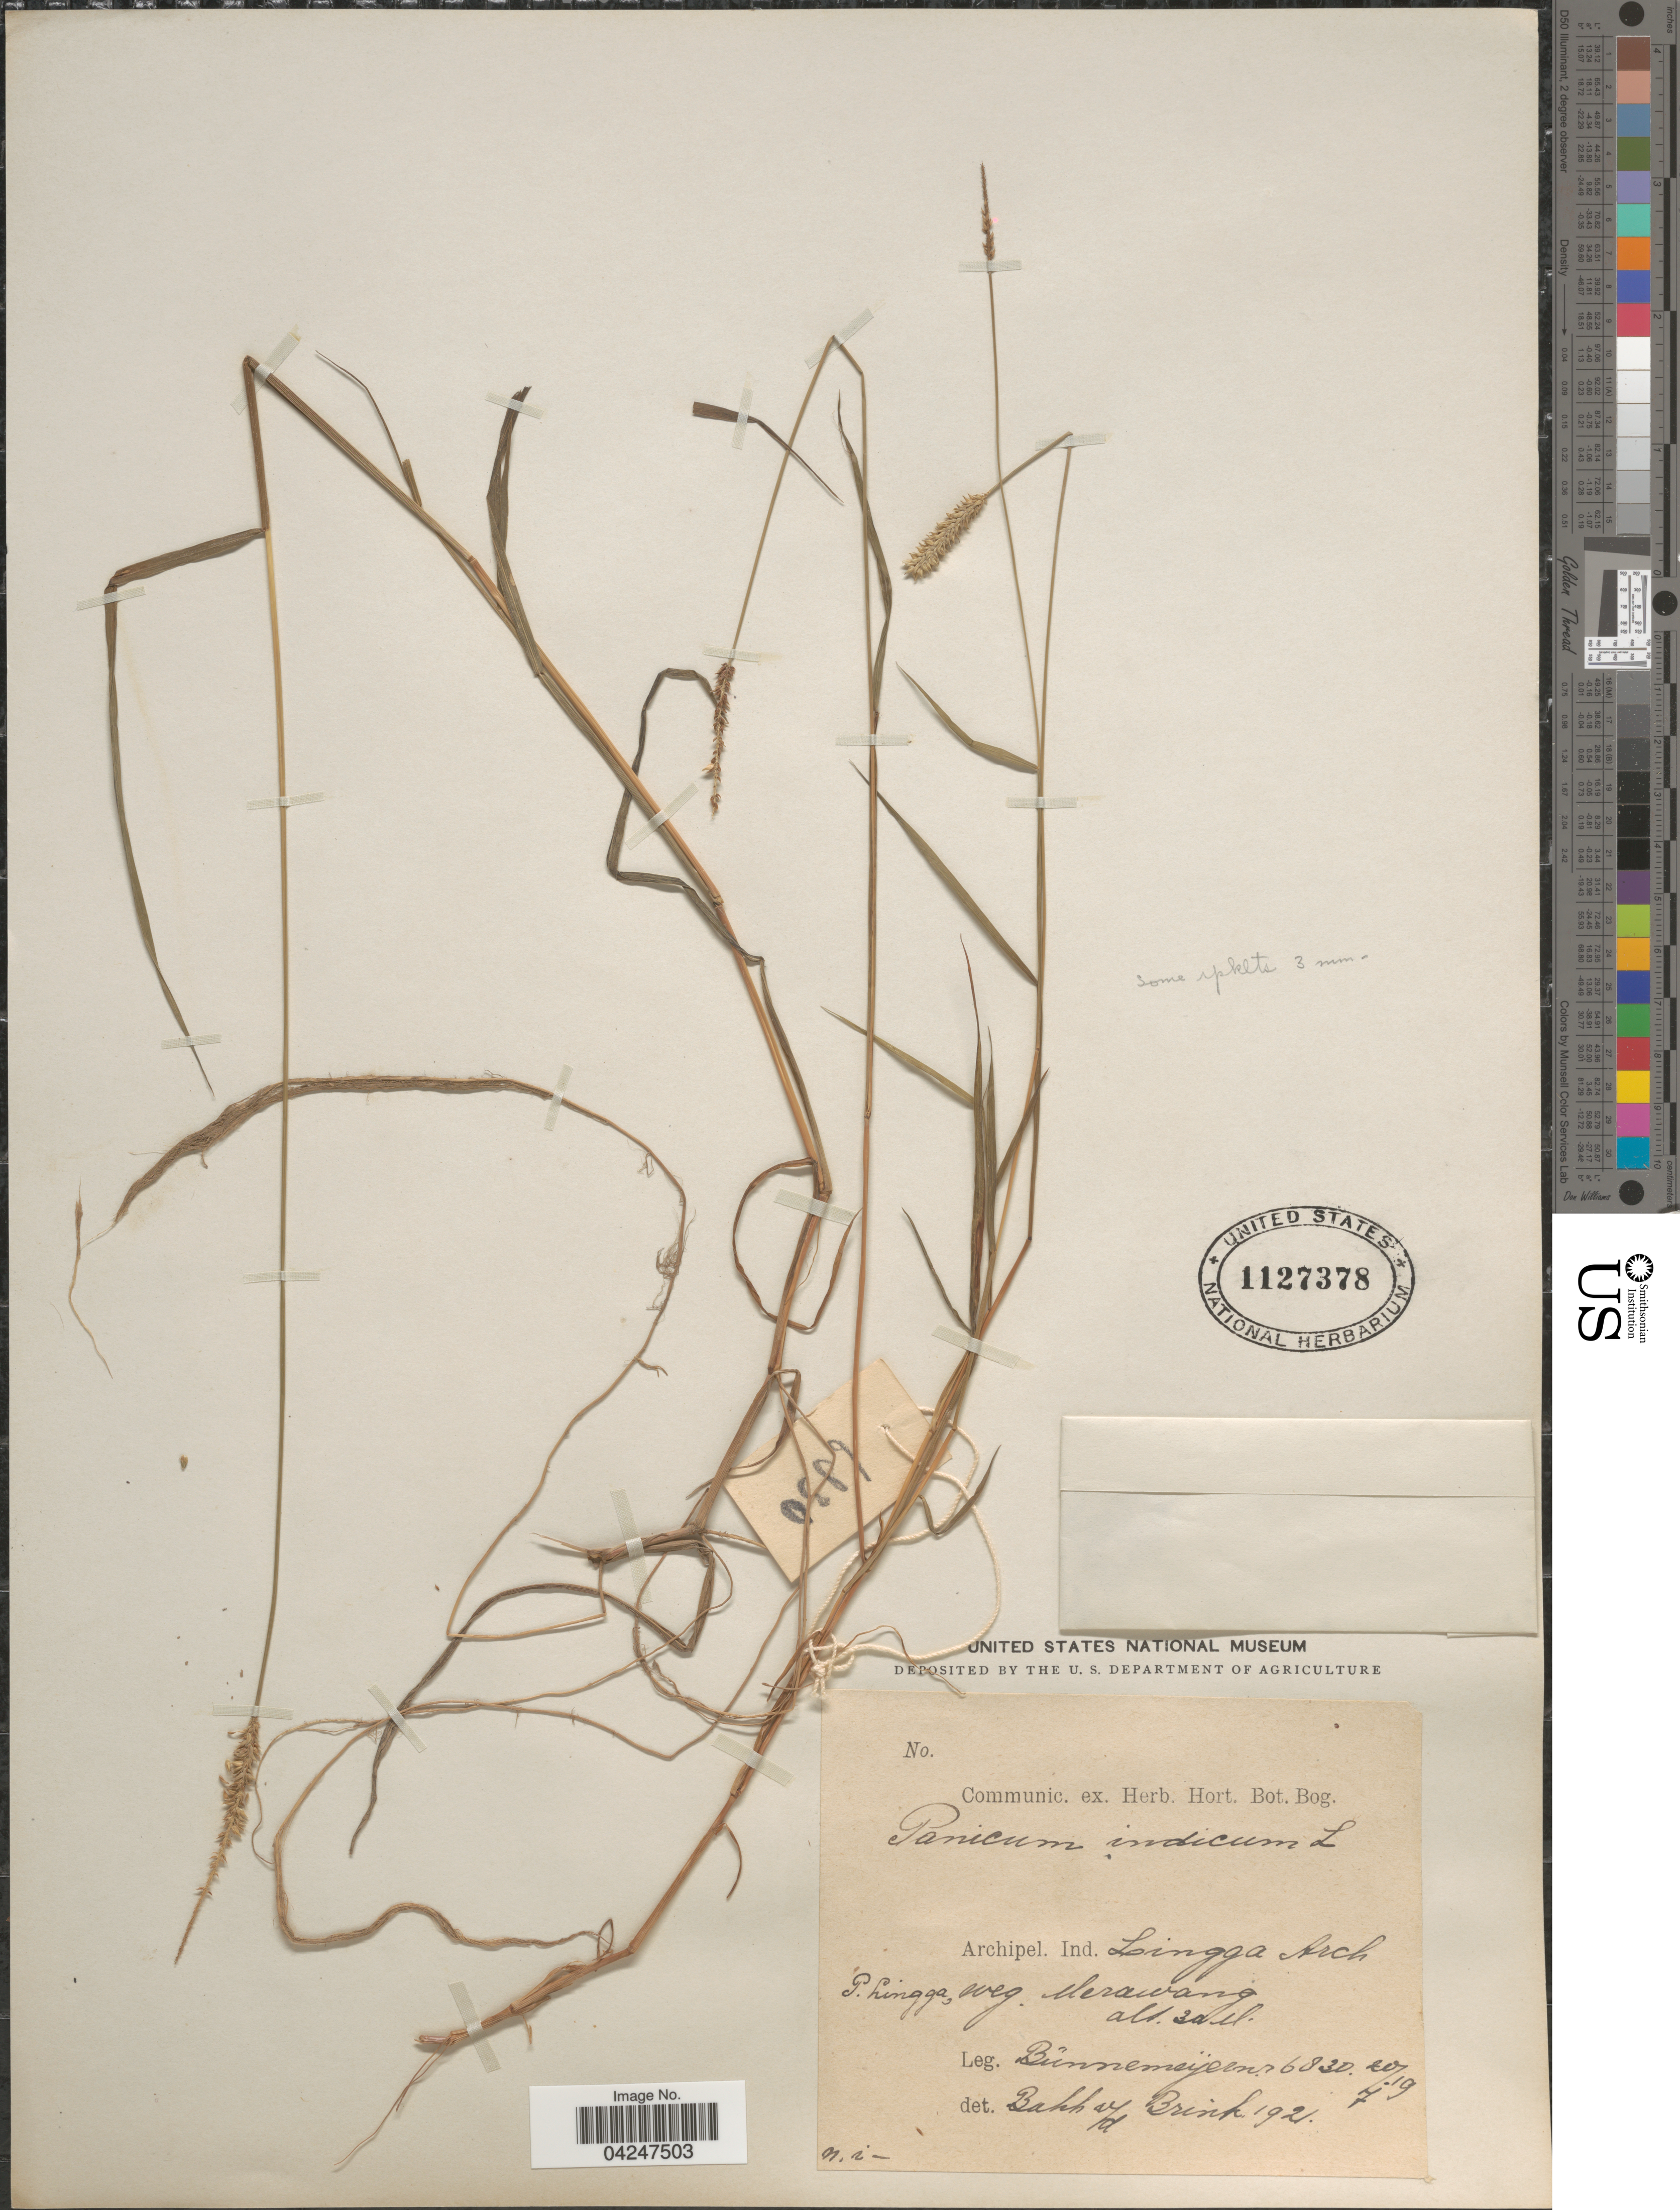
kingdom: Plantae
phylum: Tracheophyta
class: Liliopsida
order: Poales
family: Poaceae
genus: Sacciolepis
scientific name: Sacciolepis indica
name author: (L.) Chase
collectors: -. Bunnemeijer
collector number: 6830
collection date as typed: Transcribed d/m/y: 20/7/19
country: Indonesia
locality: Archipel. Ind. Lingga Arch P. Lingga, weg Merawang.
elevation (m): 30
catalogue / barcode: US 1127378